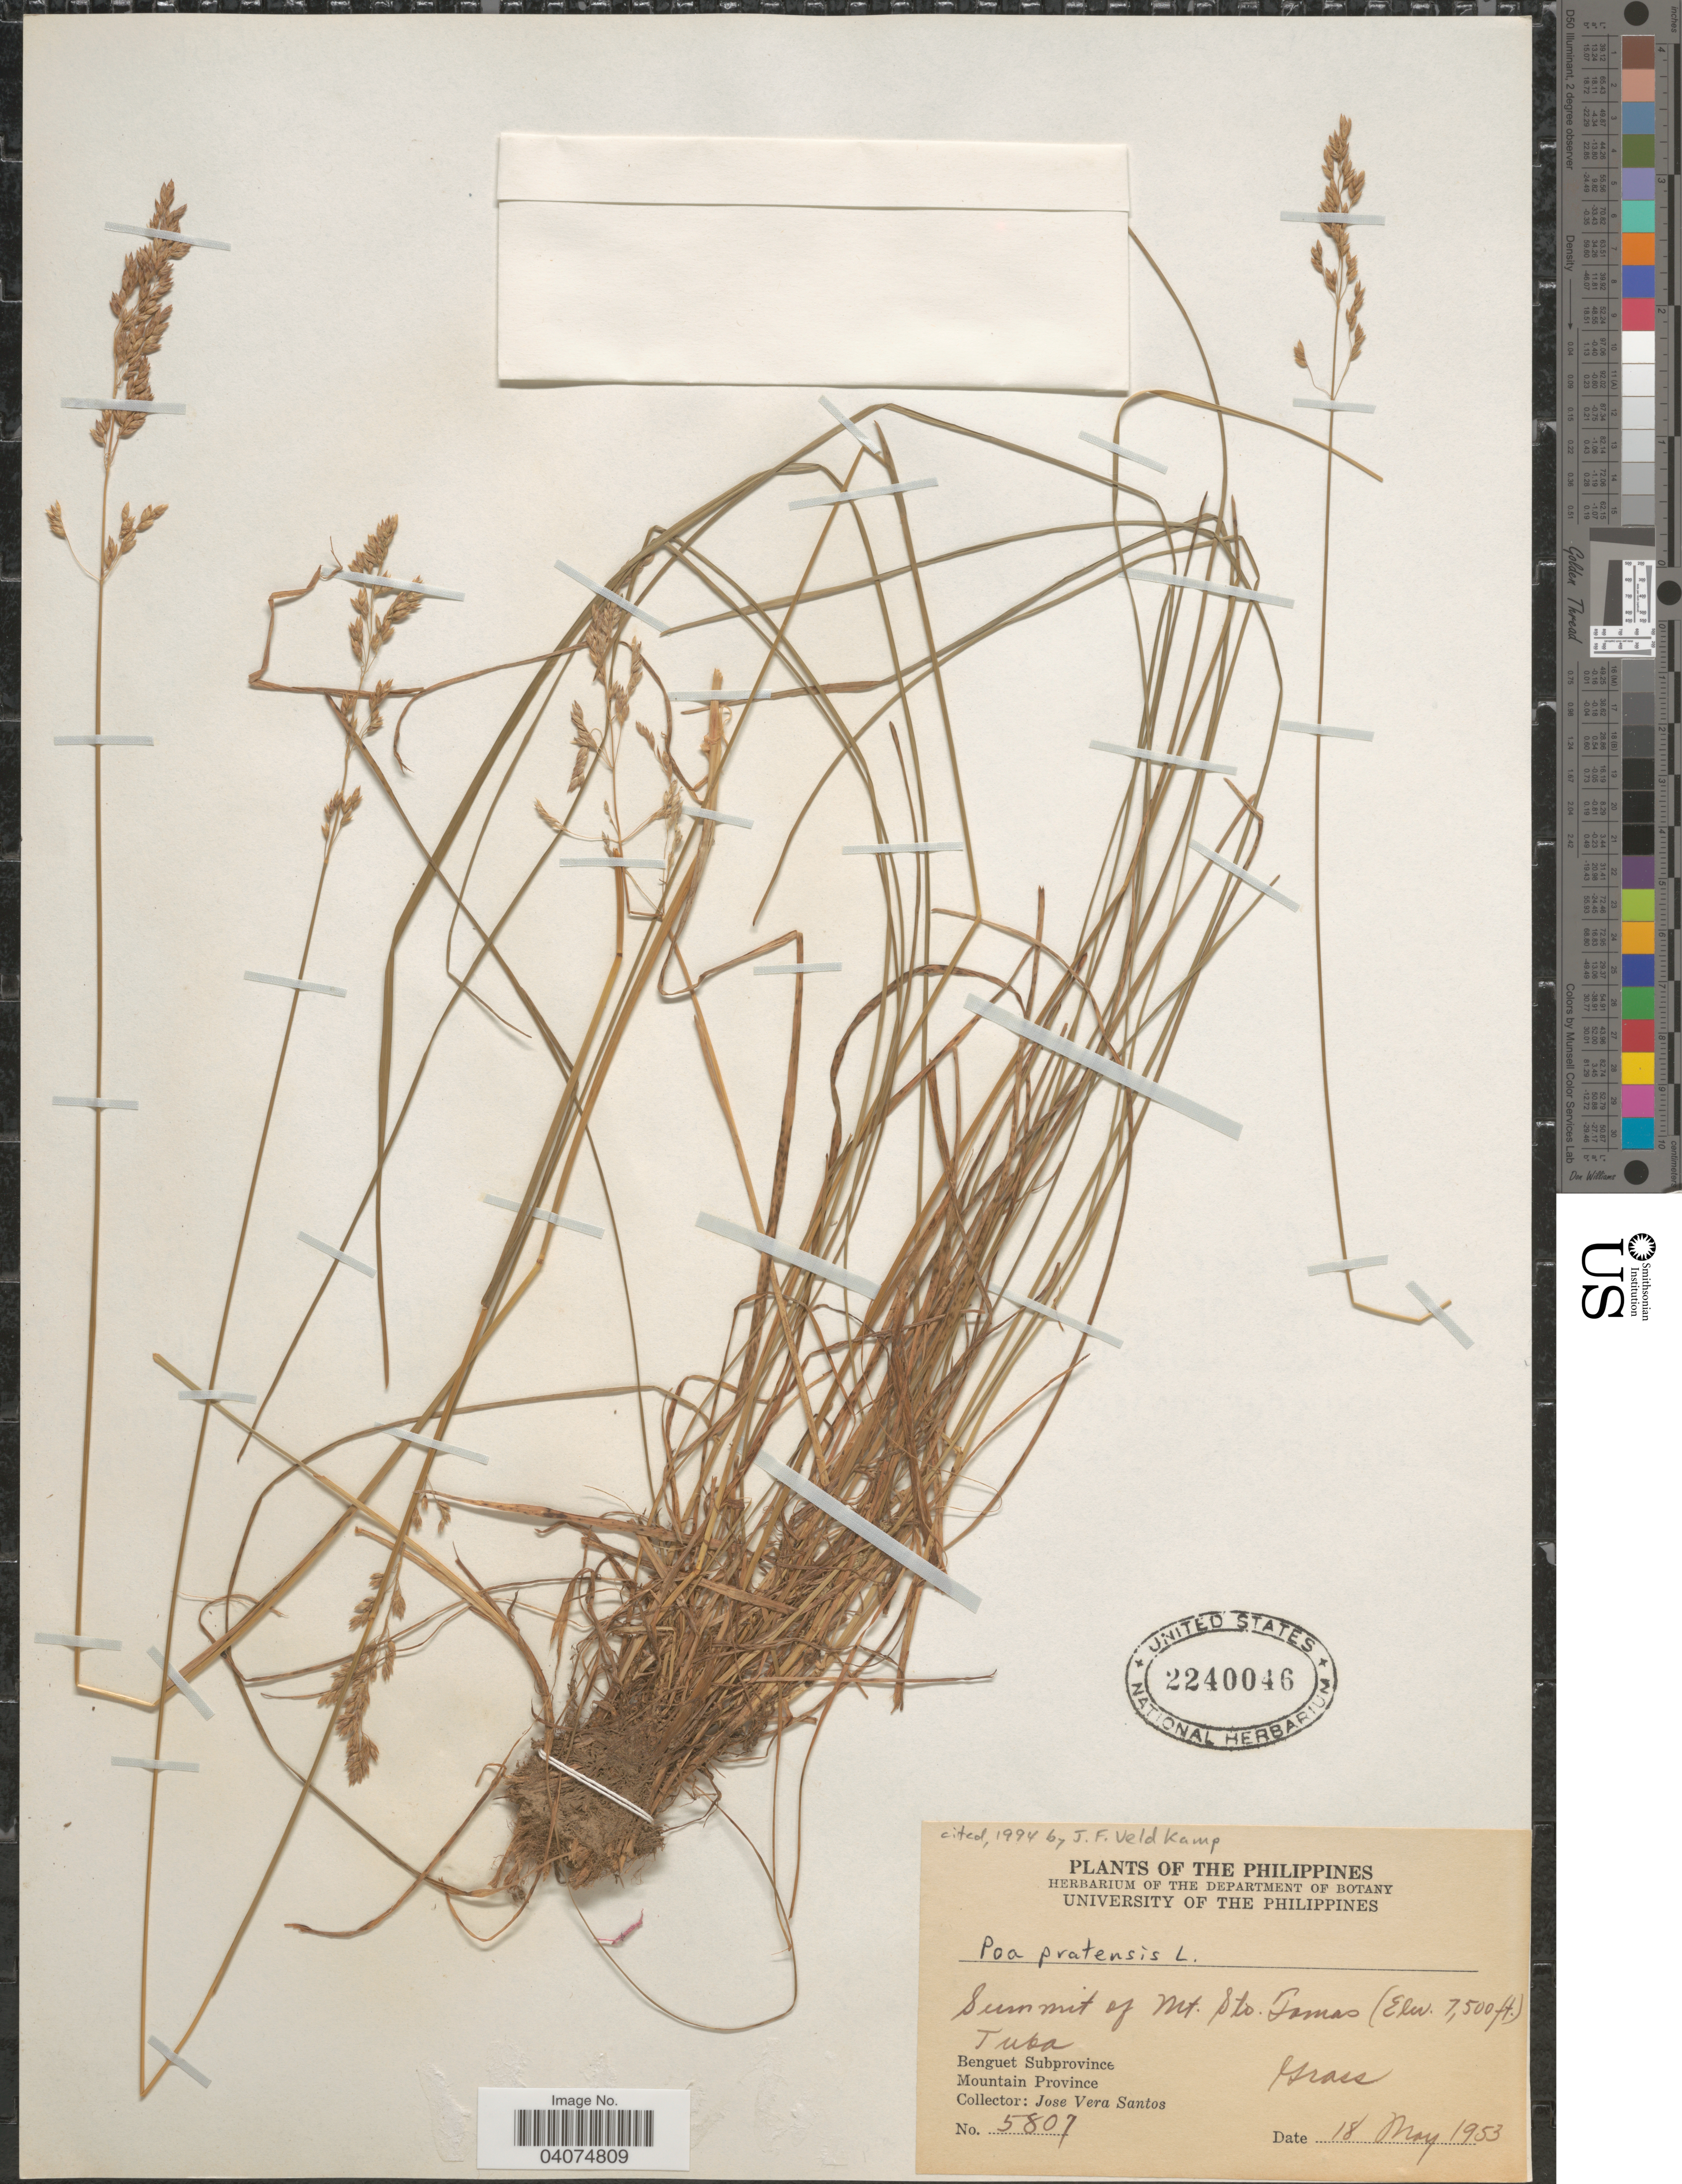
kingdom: Plantae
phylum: Tracheophyta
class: Liliopsida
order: Poales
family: Poaceae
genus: Poa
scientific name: Poa pratensis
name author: L.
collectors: J. Vera Santos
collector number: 5807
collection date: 1953-05-18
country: Philippines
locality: Summit of Mt. Sto. Tomas. Tuba. Benguet Subprovince. Mountain Province.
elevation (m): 2286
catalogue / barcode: US 2240046